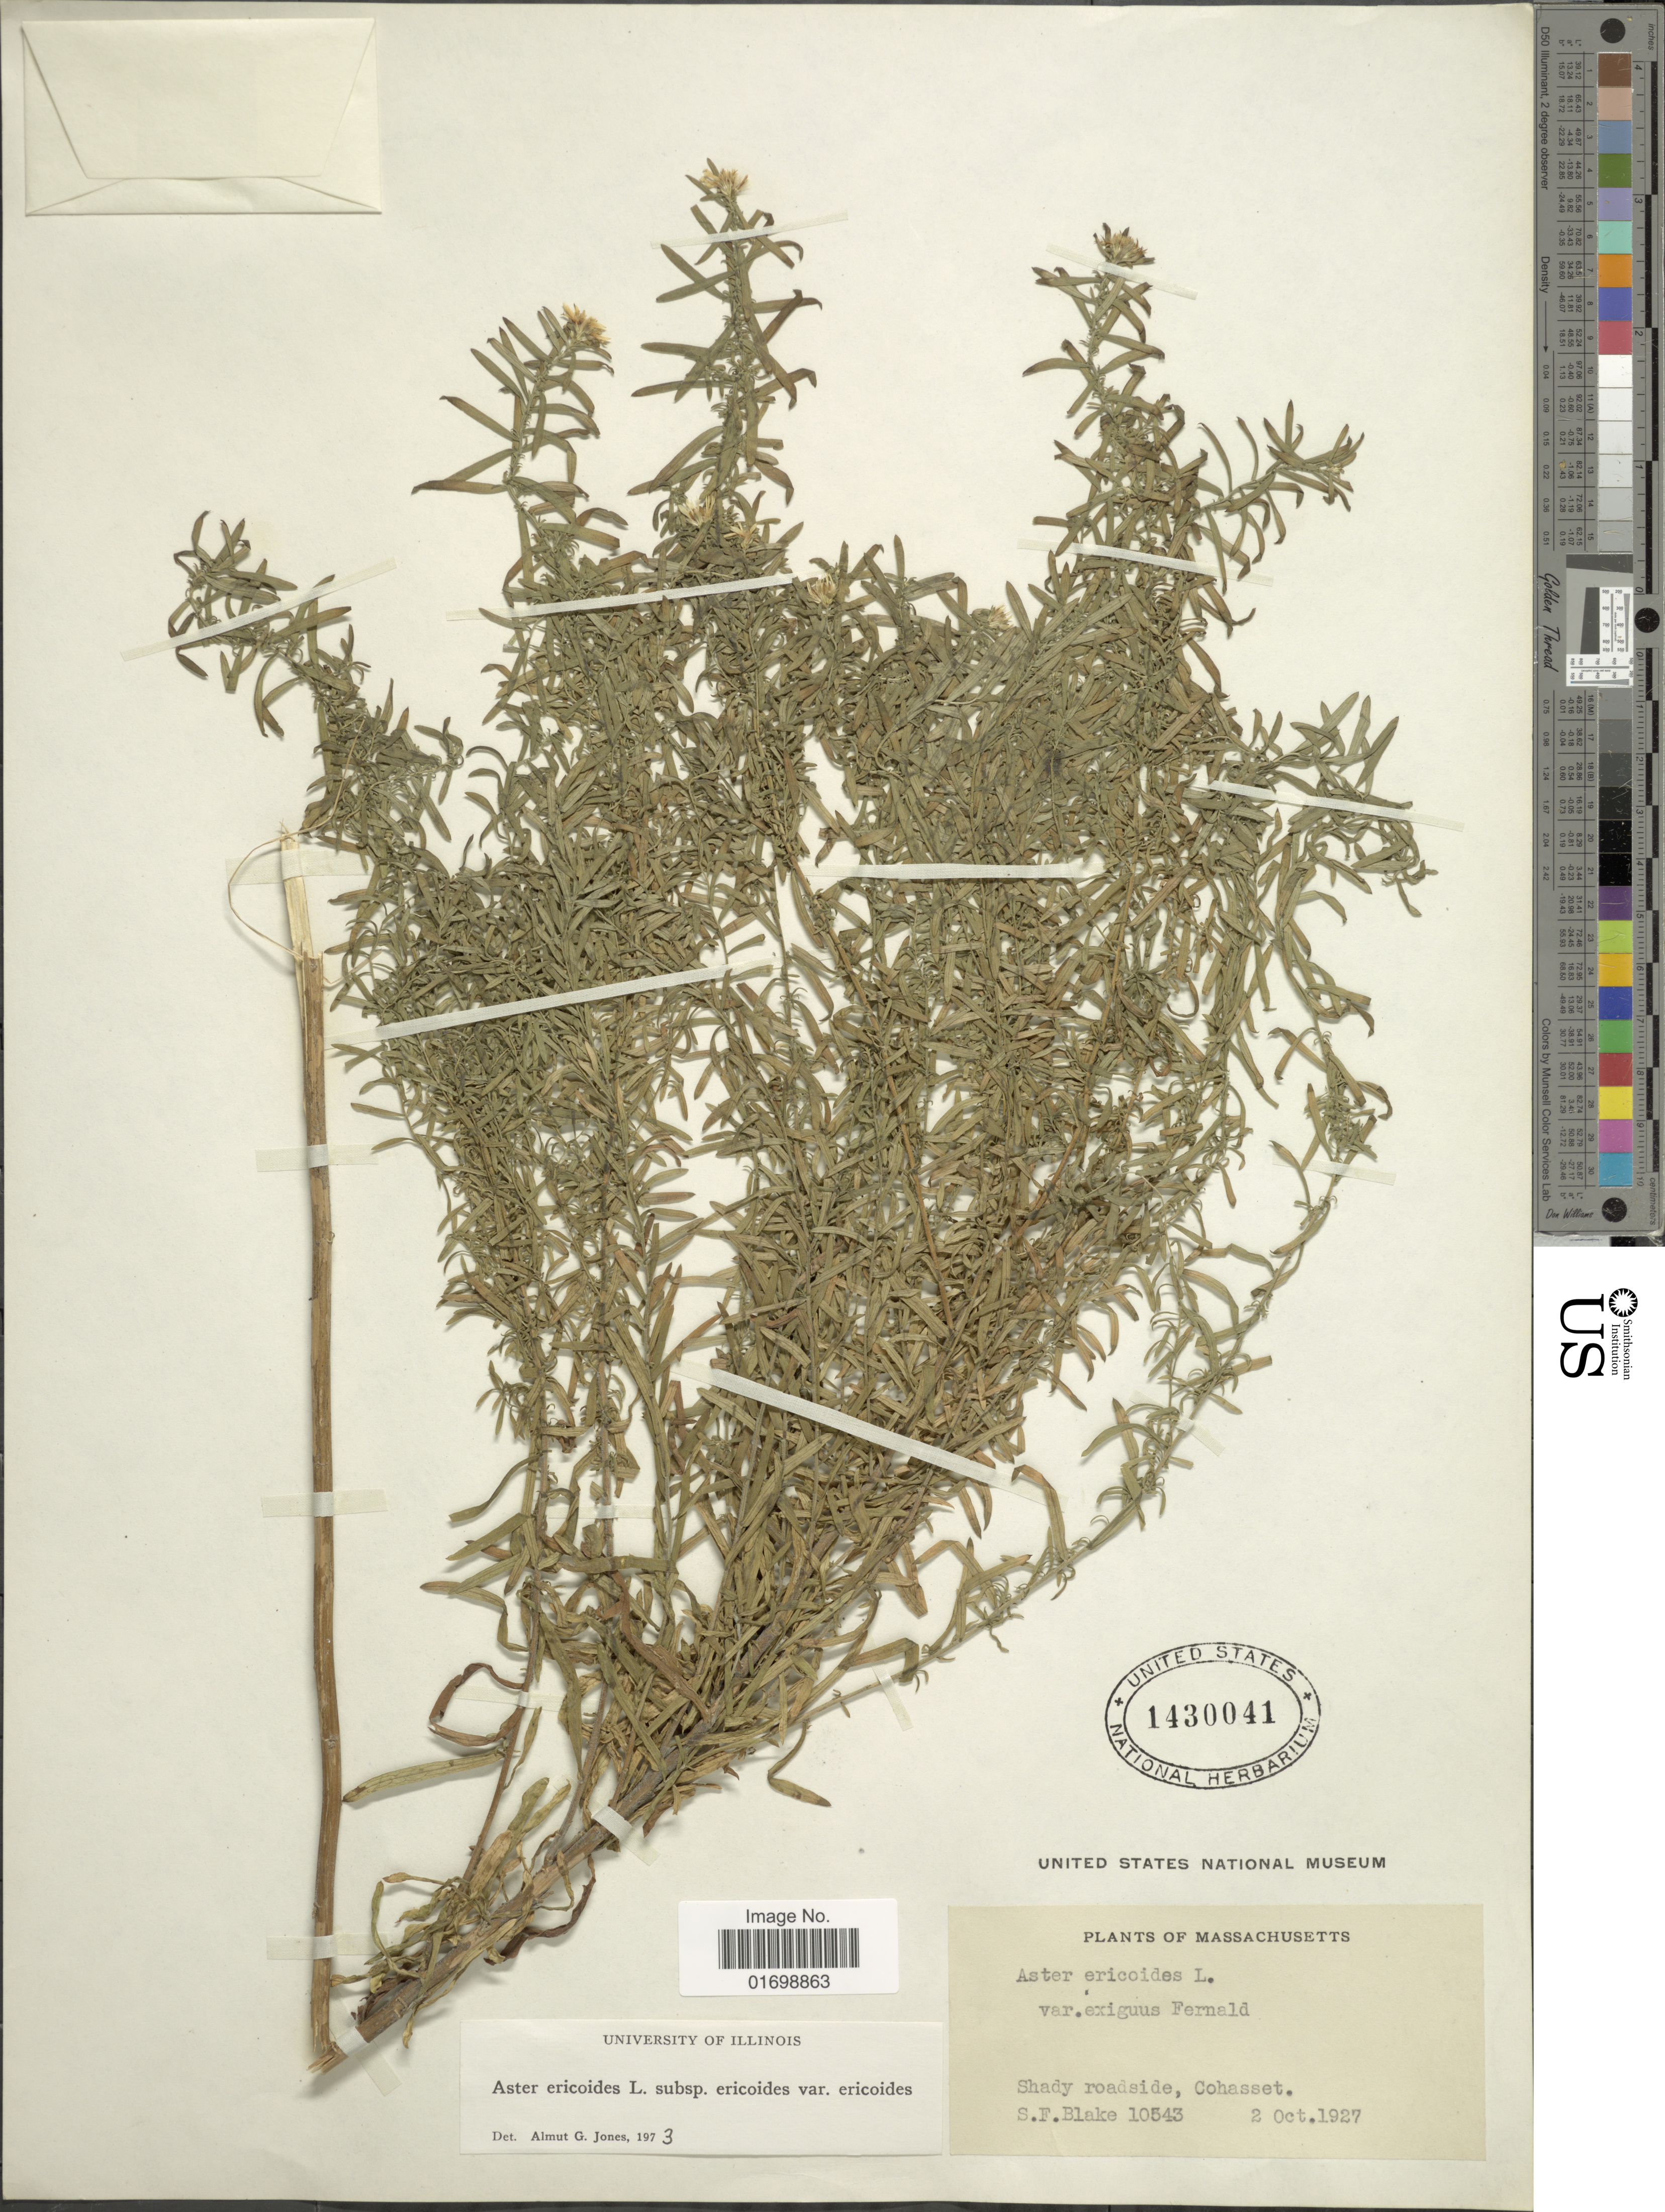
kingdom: Plantae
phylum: Tracheophyta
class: Magnoliopsida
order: Asterales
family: Asteraceae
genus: Symphyotrichum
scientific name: Symphyotrichum ericoides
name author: (L.) G.L. Nesom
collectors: S. Blake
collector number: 10543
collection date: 1927-10-02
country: United States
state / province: Massachusetts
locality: Shady roadside, Cohasset.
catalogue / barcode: US 1430041